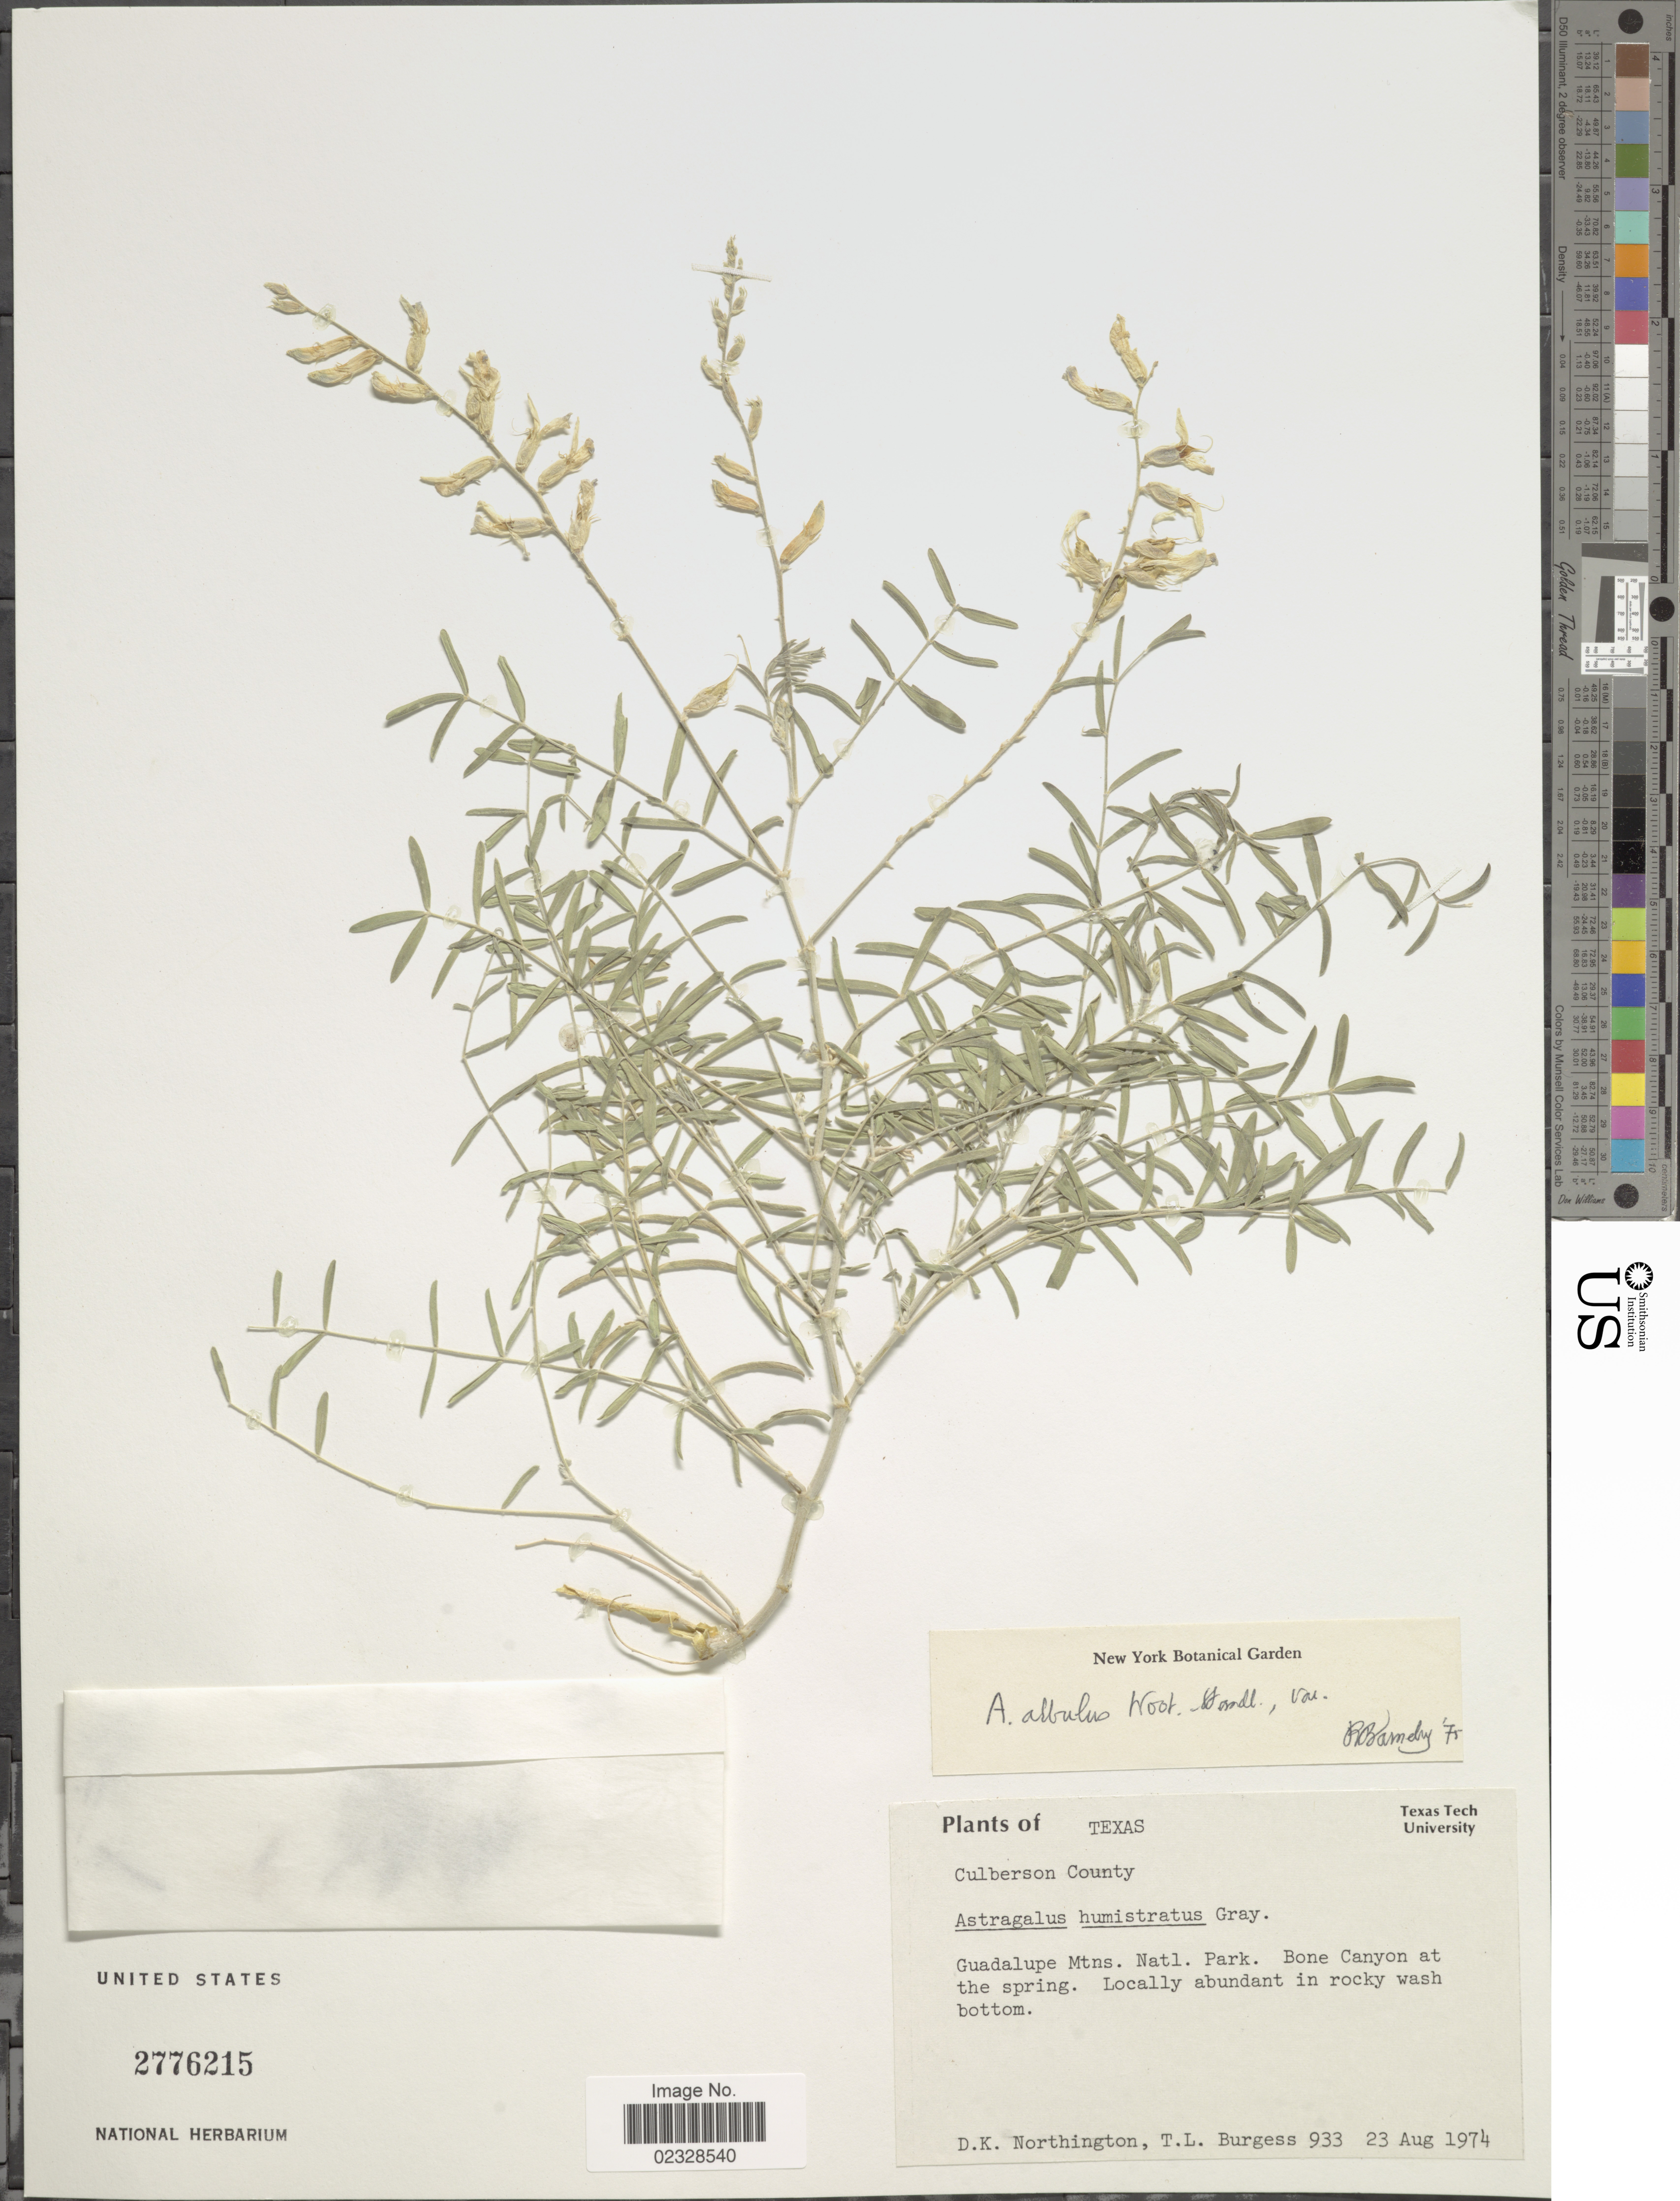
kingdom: Plantae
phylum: Tracheophyta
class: Magnoliopsida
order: Fabales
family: Fabaceae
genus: Astragalus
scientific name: Astragalus albulus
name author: Wooton & Standl.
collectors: D. Northington & Burgess, T. L.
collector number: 933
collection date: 1974-08-23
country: United States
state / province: Texas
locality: Culberson County. Guadalupe Mtns. Natl. Park. Bone Canyon at the springs.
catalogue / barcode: US 2776215